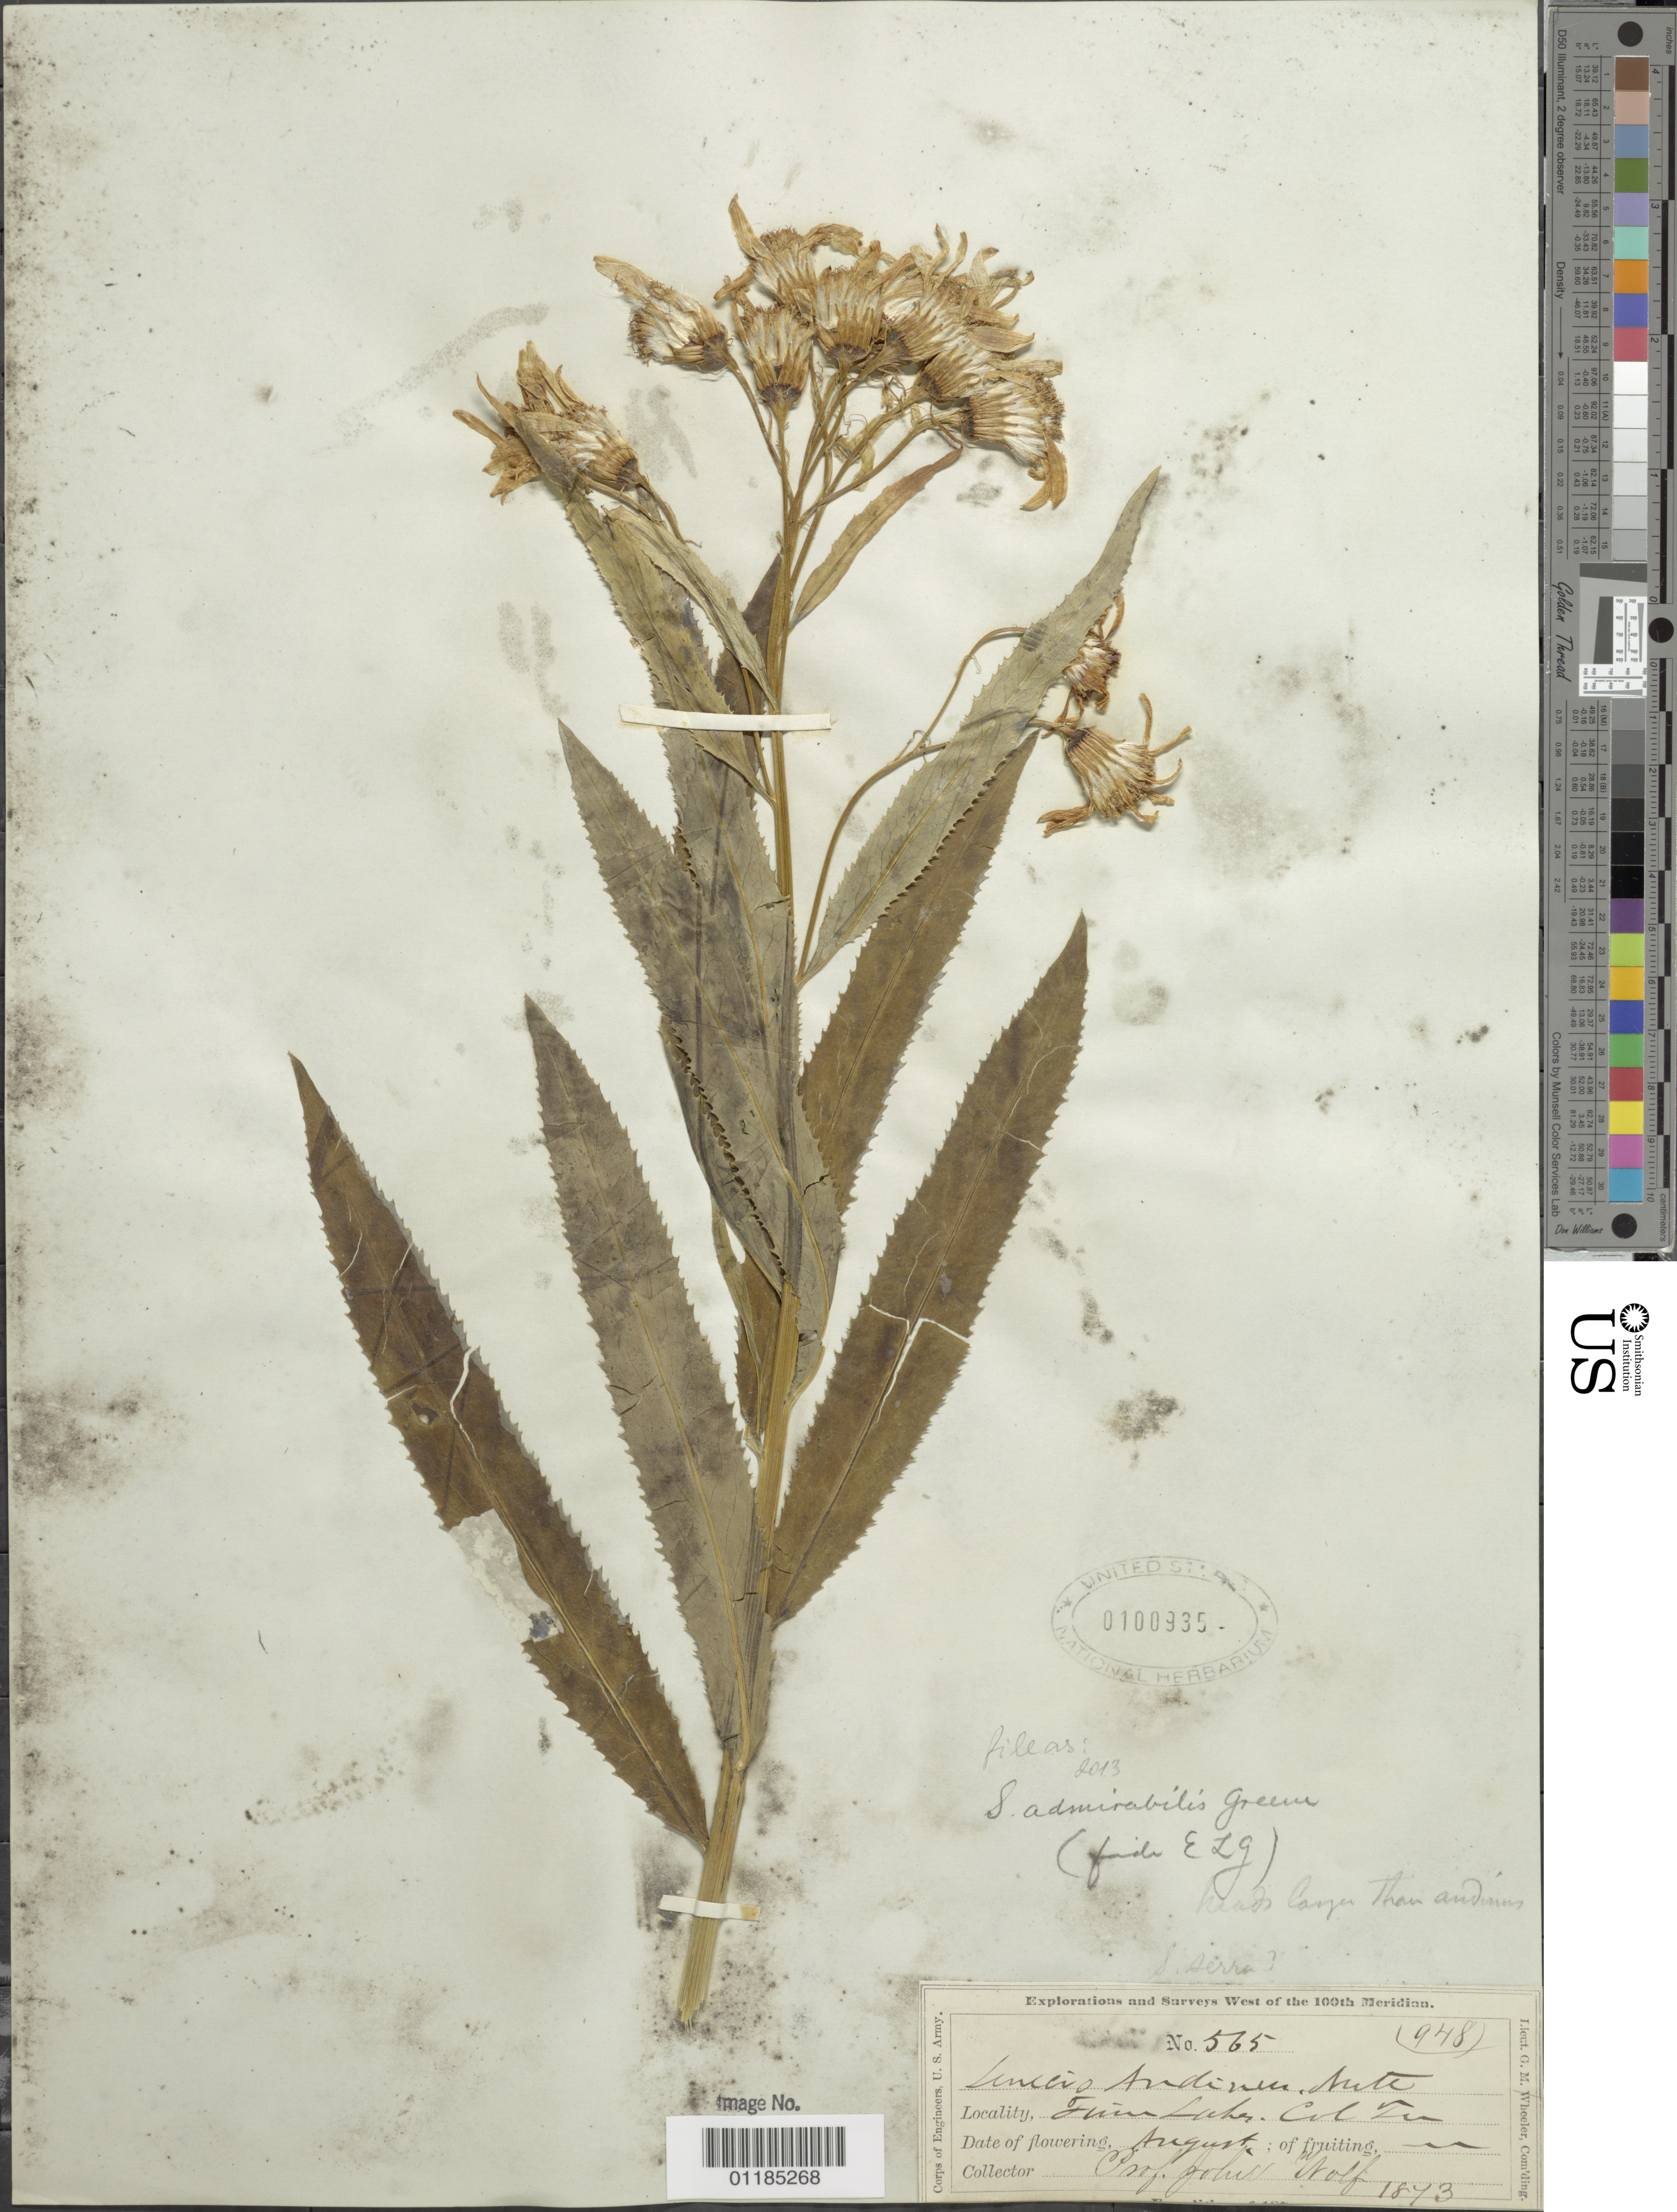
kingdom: Plantae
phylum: Tracheophyta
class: Magnoliopsida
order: Asterales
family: Asteraceae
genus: Senecio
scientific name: Senecio serra var. admirabilis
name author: (Greene) A. Nelson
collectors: J. Wolf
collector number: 565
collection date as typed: Aug 1873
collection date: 1873-08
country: United States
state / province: Colorado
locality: Twin lakes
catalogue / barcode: US 100935